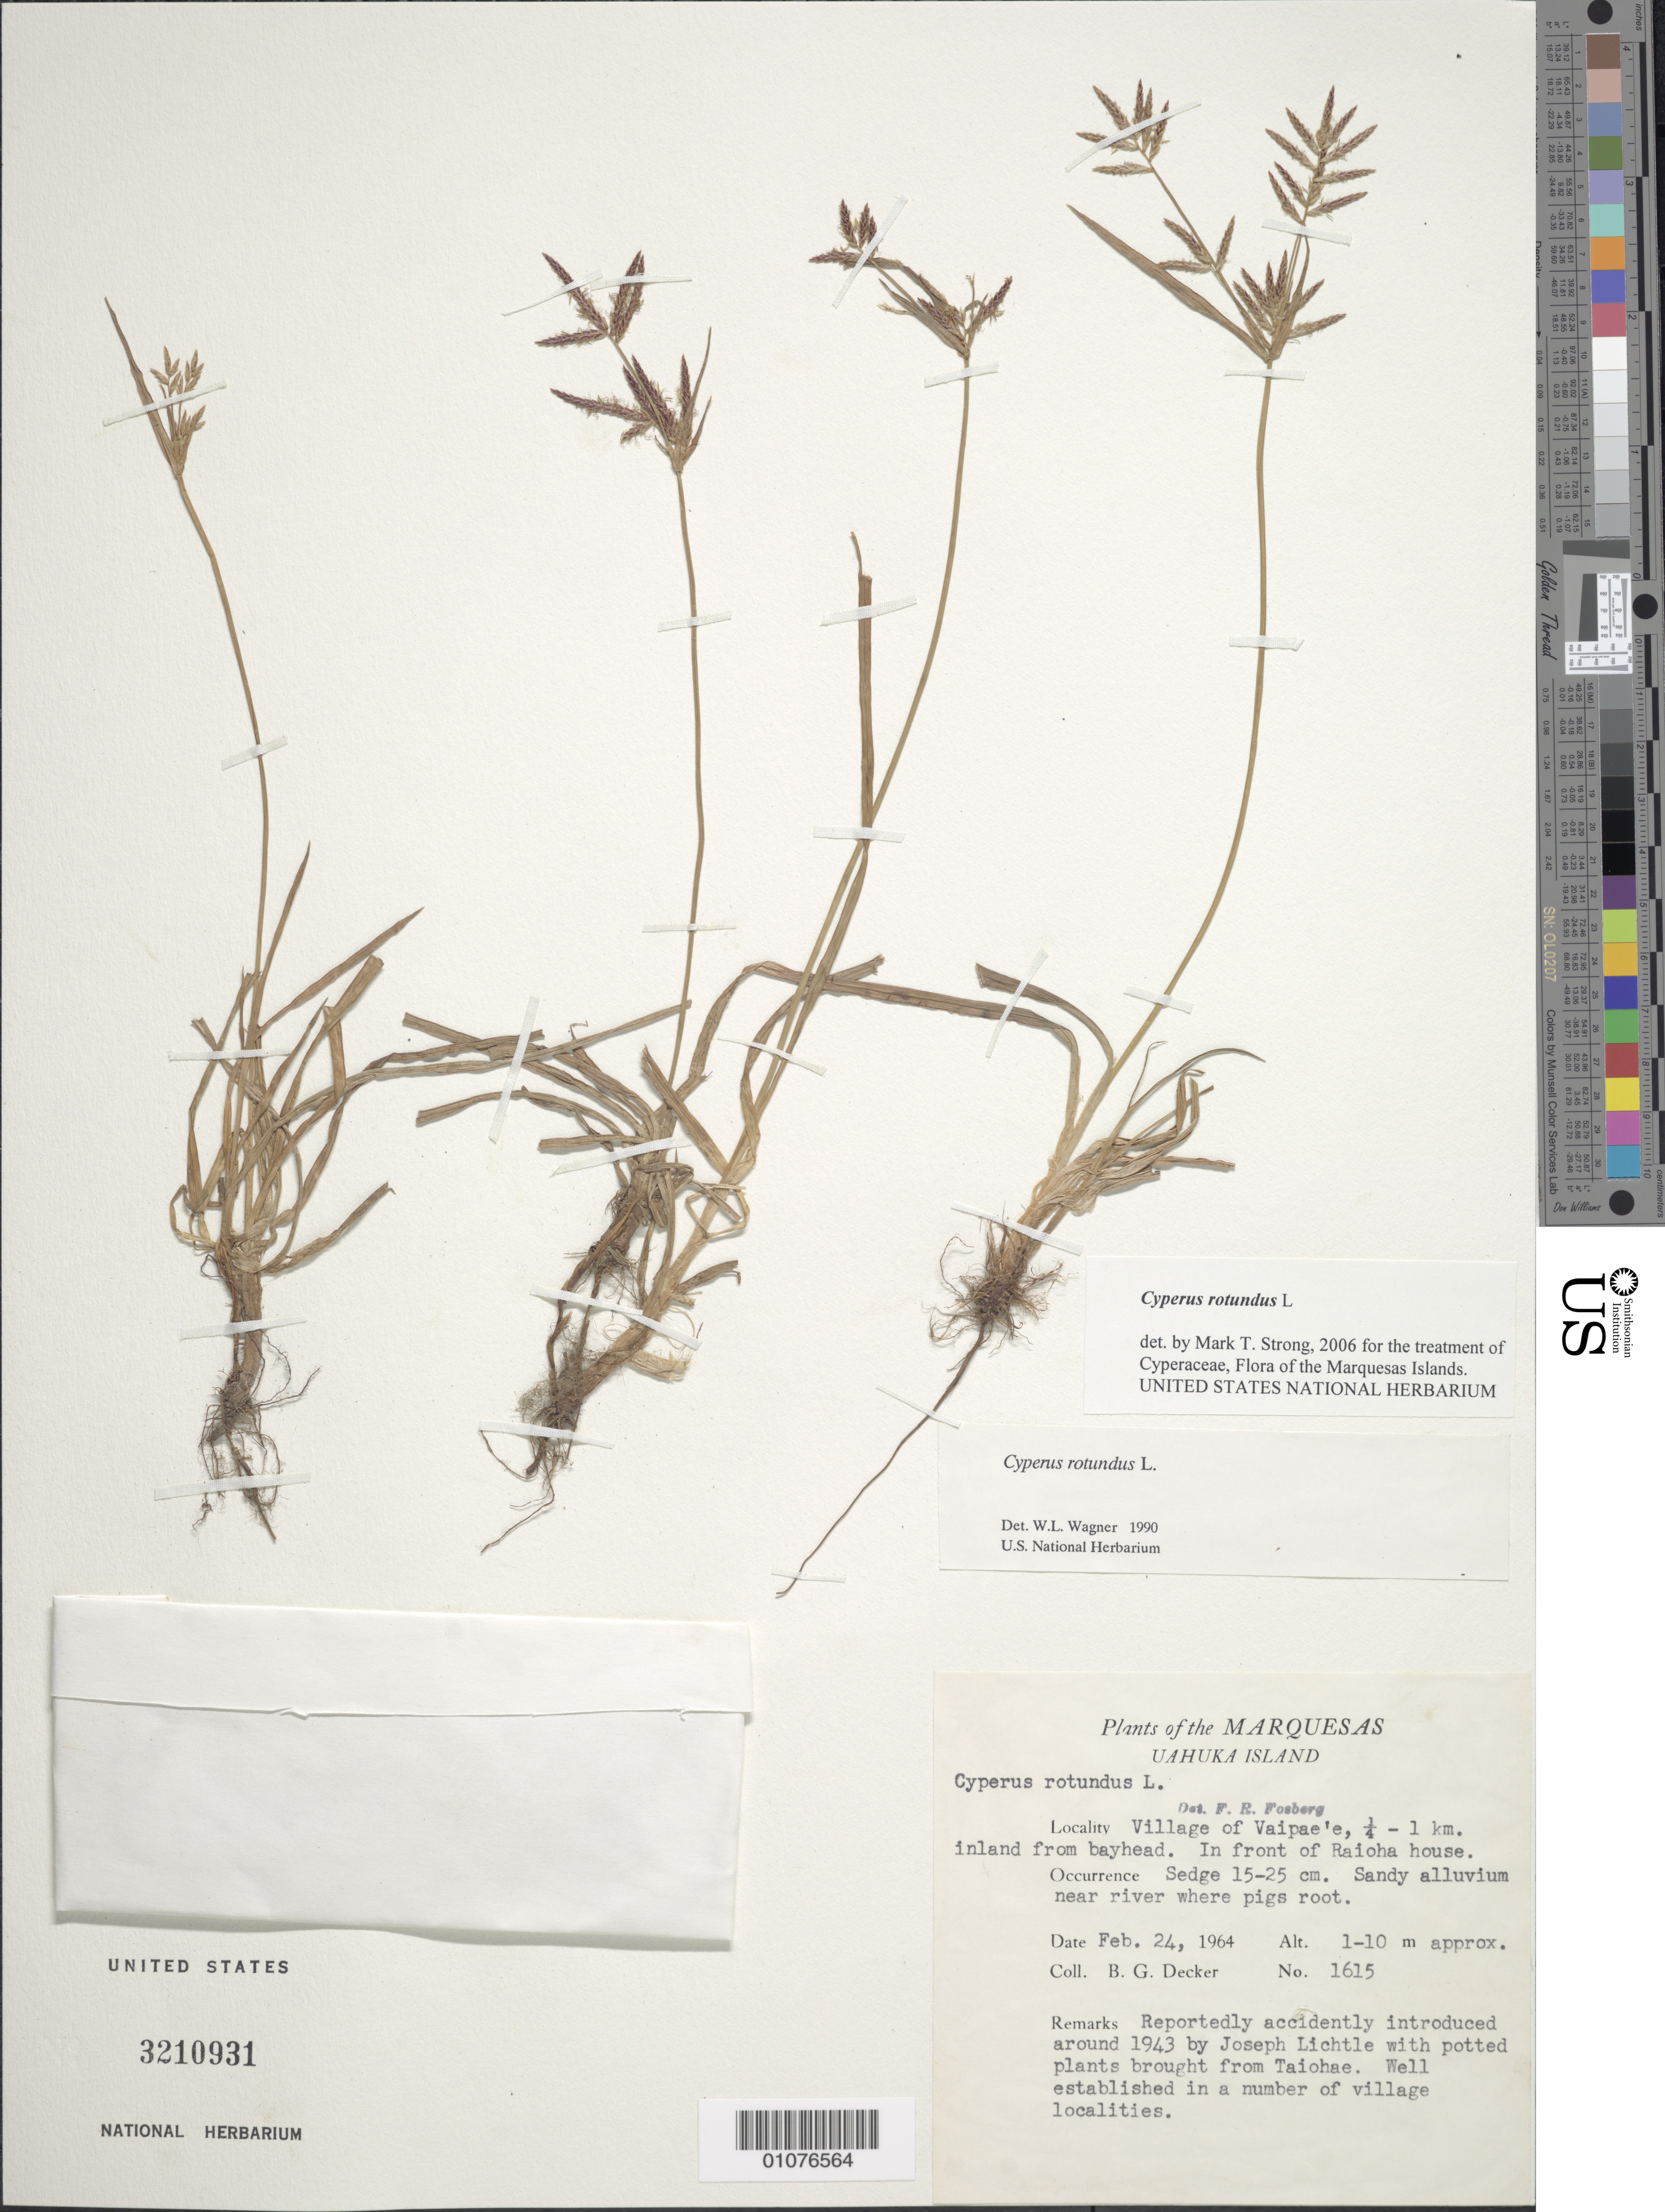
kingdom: Plantae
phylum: Tracheophyta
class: Liliopsida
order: Poales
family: Cyperaceae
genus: Cyperus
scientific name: Cyperus rotundus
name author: L.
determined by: Strong, M. T., (US), Smithsonian Institution - National Museum of Natural History (UNITED STATES)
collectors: B. G. Decker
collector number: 1615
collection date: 1964-02-24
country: French Polynesia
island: Ua Huka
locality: Village of Vaipae'e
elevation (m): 1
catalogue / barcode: US 3210931